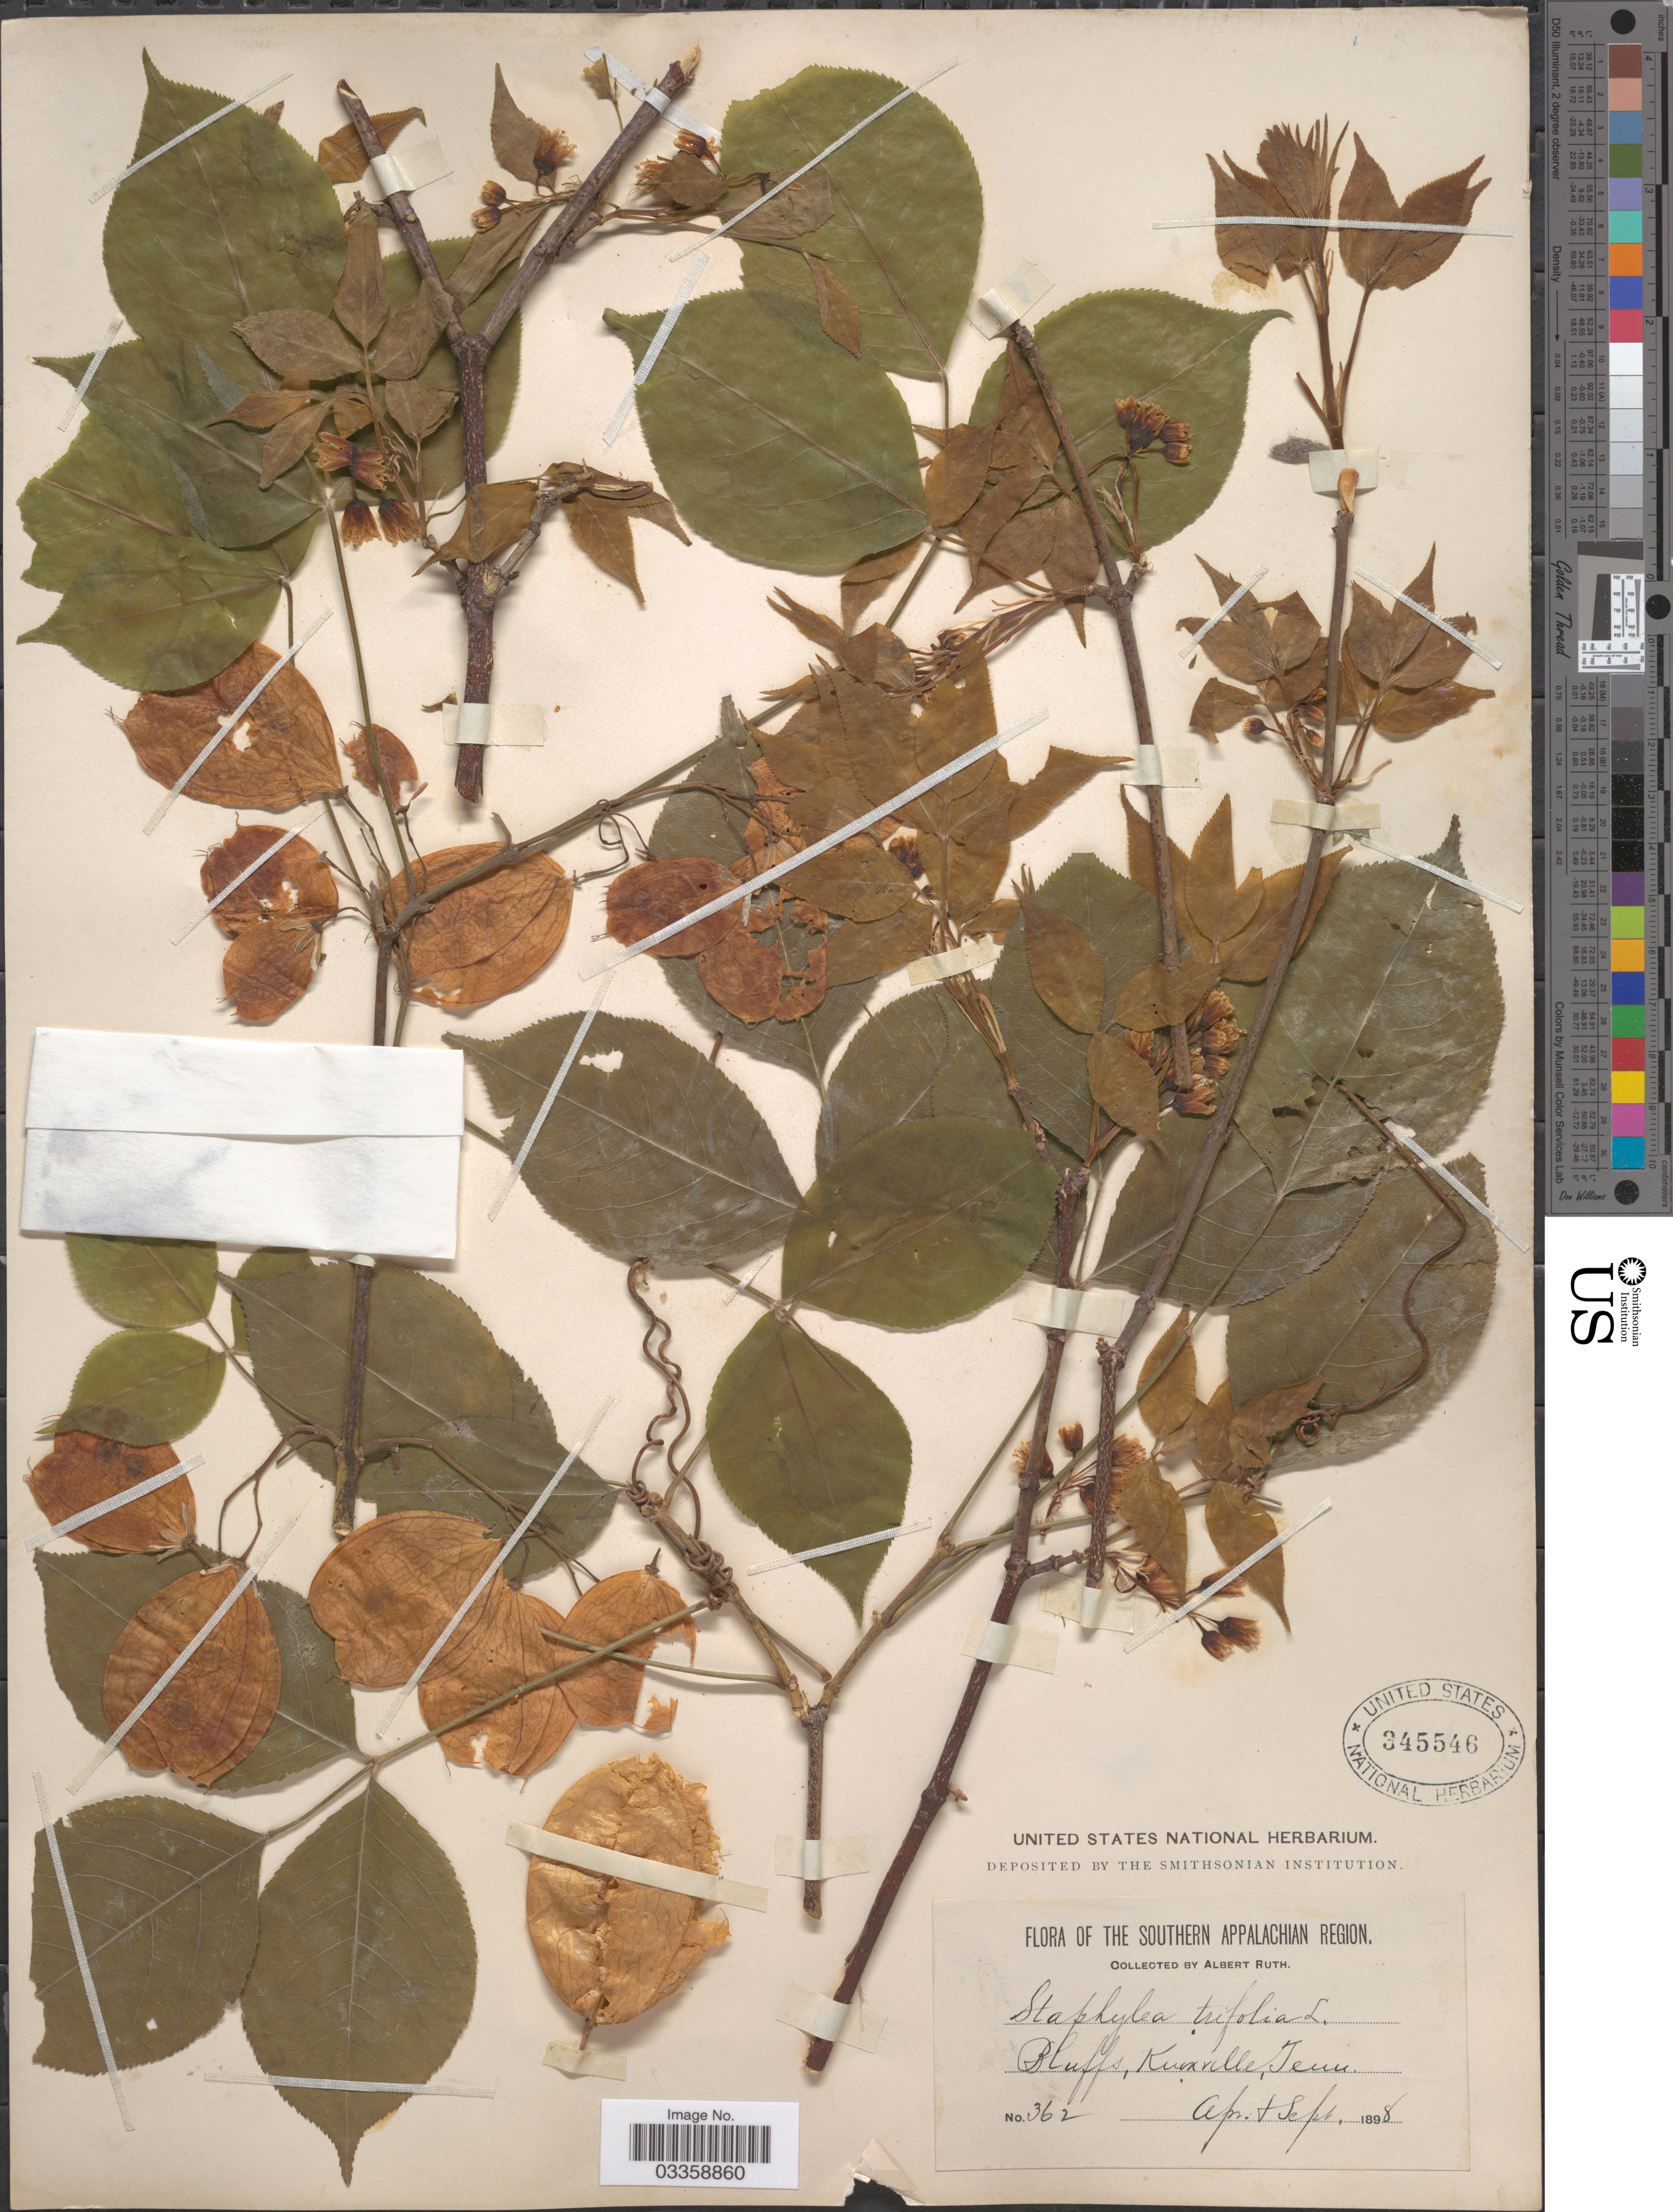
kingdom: Plantae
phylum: Tracheophyta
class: Magnoliopsida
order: Crossosomatales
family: Staphyleaceae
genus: Staphylea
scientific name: Staphylea trifolia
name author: L.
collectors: A. Ruth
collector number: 362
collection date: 1898-04/1898-09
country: United States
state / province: Tennessee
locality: The Southern Appalachian Region. Bluffs, Knoxville.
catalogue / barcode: US 345546